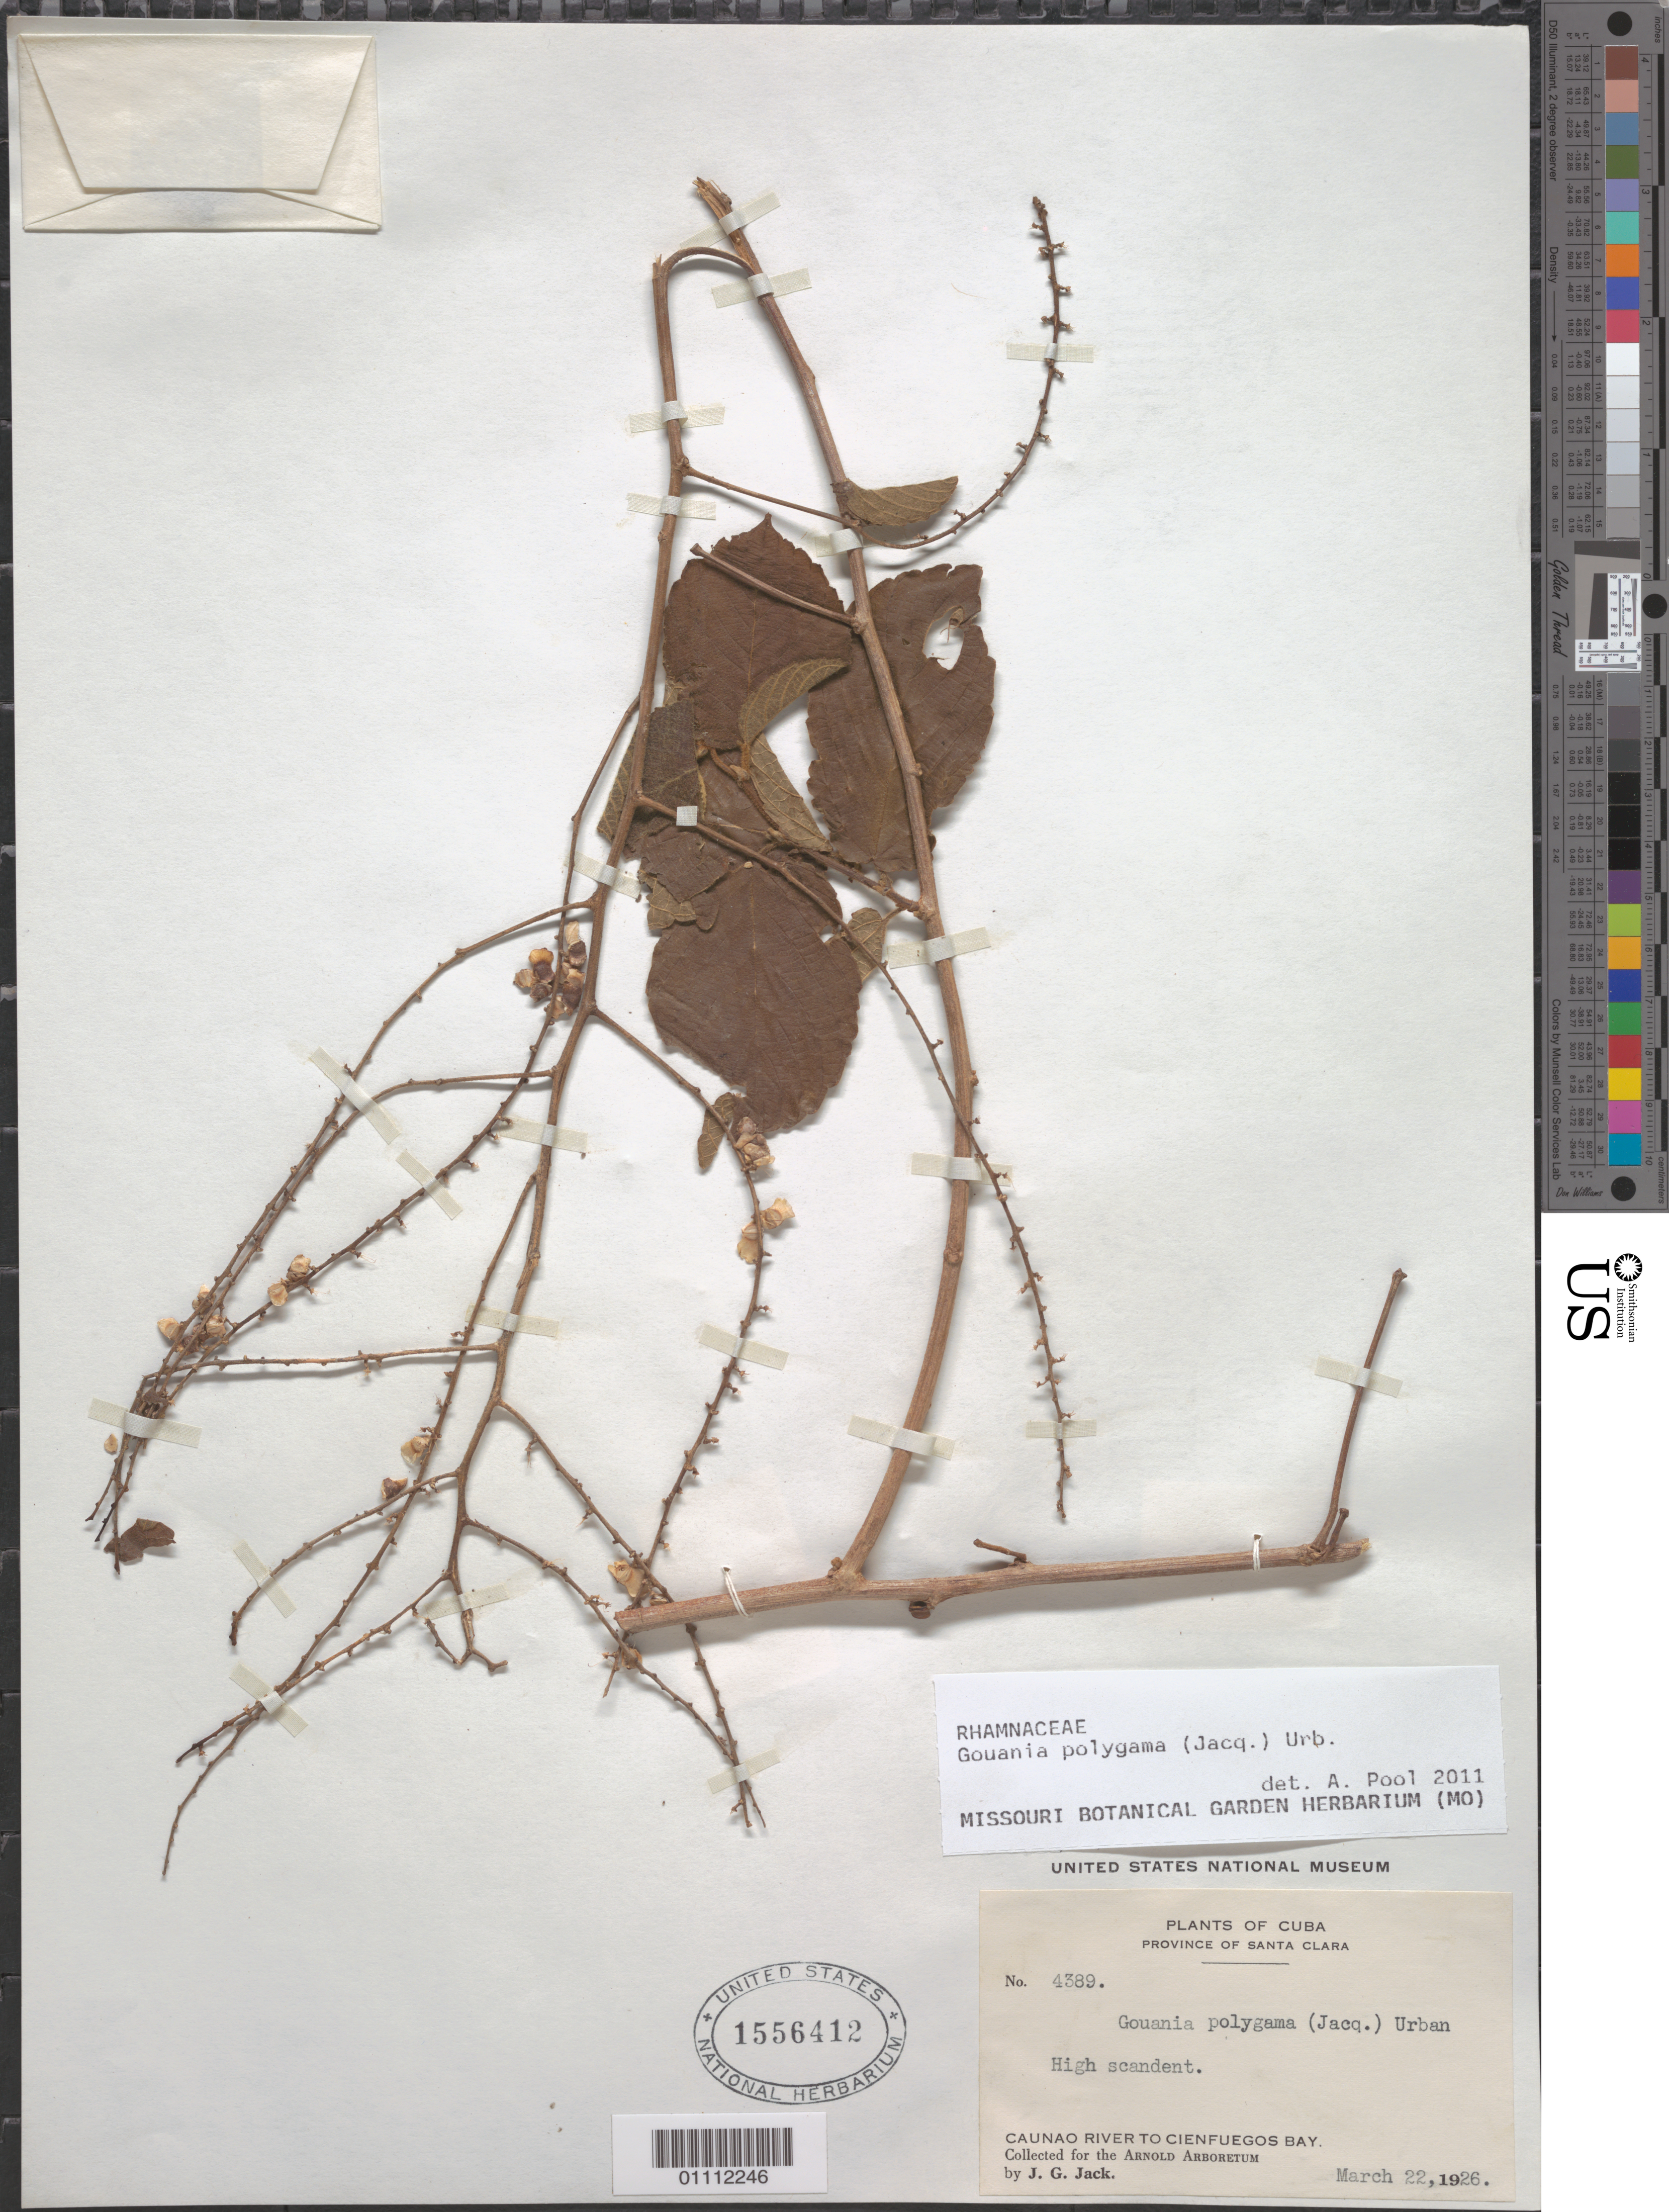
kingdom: Plantae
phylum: Tracheophyta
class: Magnoliopsida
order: Rosales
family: Rhamnaceae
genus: Gouania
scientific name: Gouania polygama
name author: (Jacq.) Urb.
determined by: Pool, A., (MO), Missouri Botanical Garden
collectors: J. G. Jack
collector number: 4389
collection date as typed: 22 Mar 1926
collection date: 1926-03-22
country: Cuba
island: Cuba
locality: Santa Clara Province, Cauanao River to Cienfuegos Bay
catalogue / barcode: US 1556412